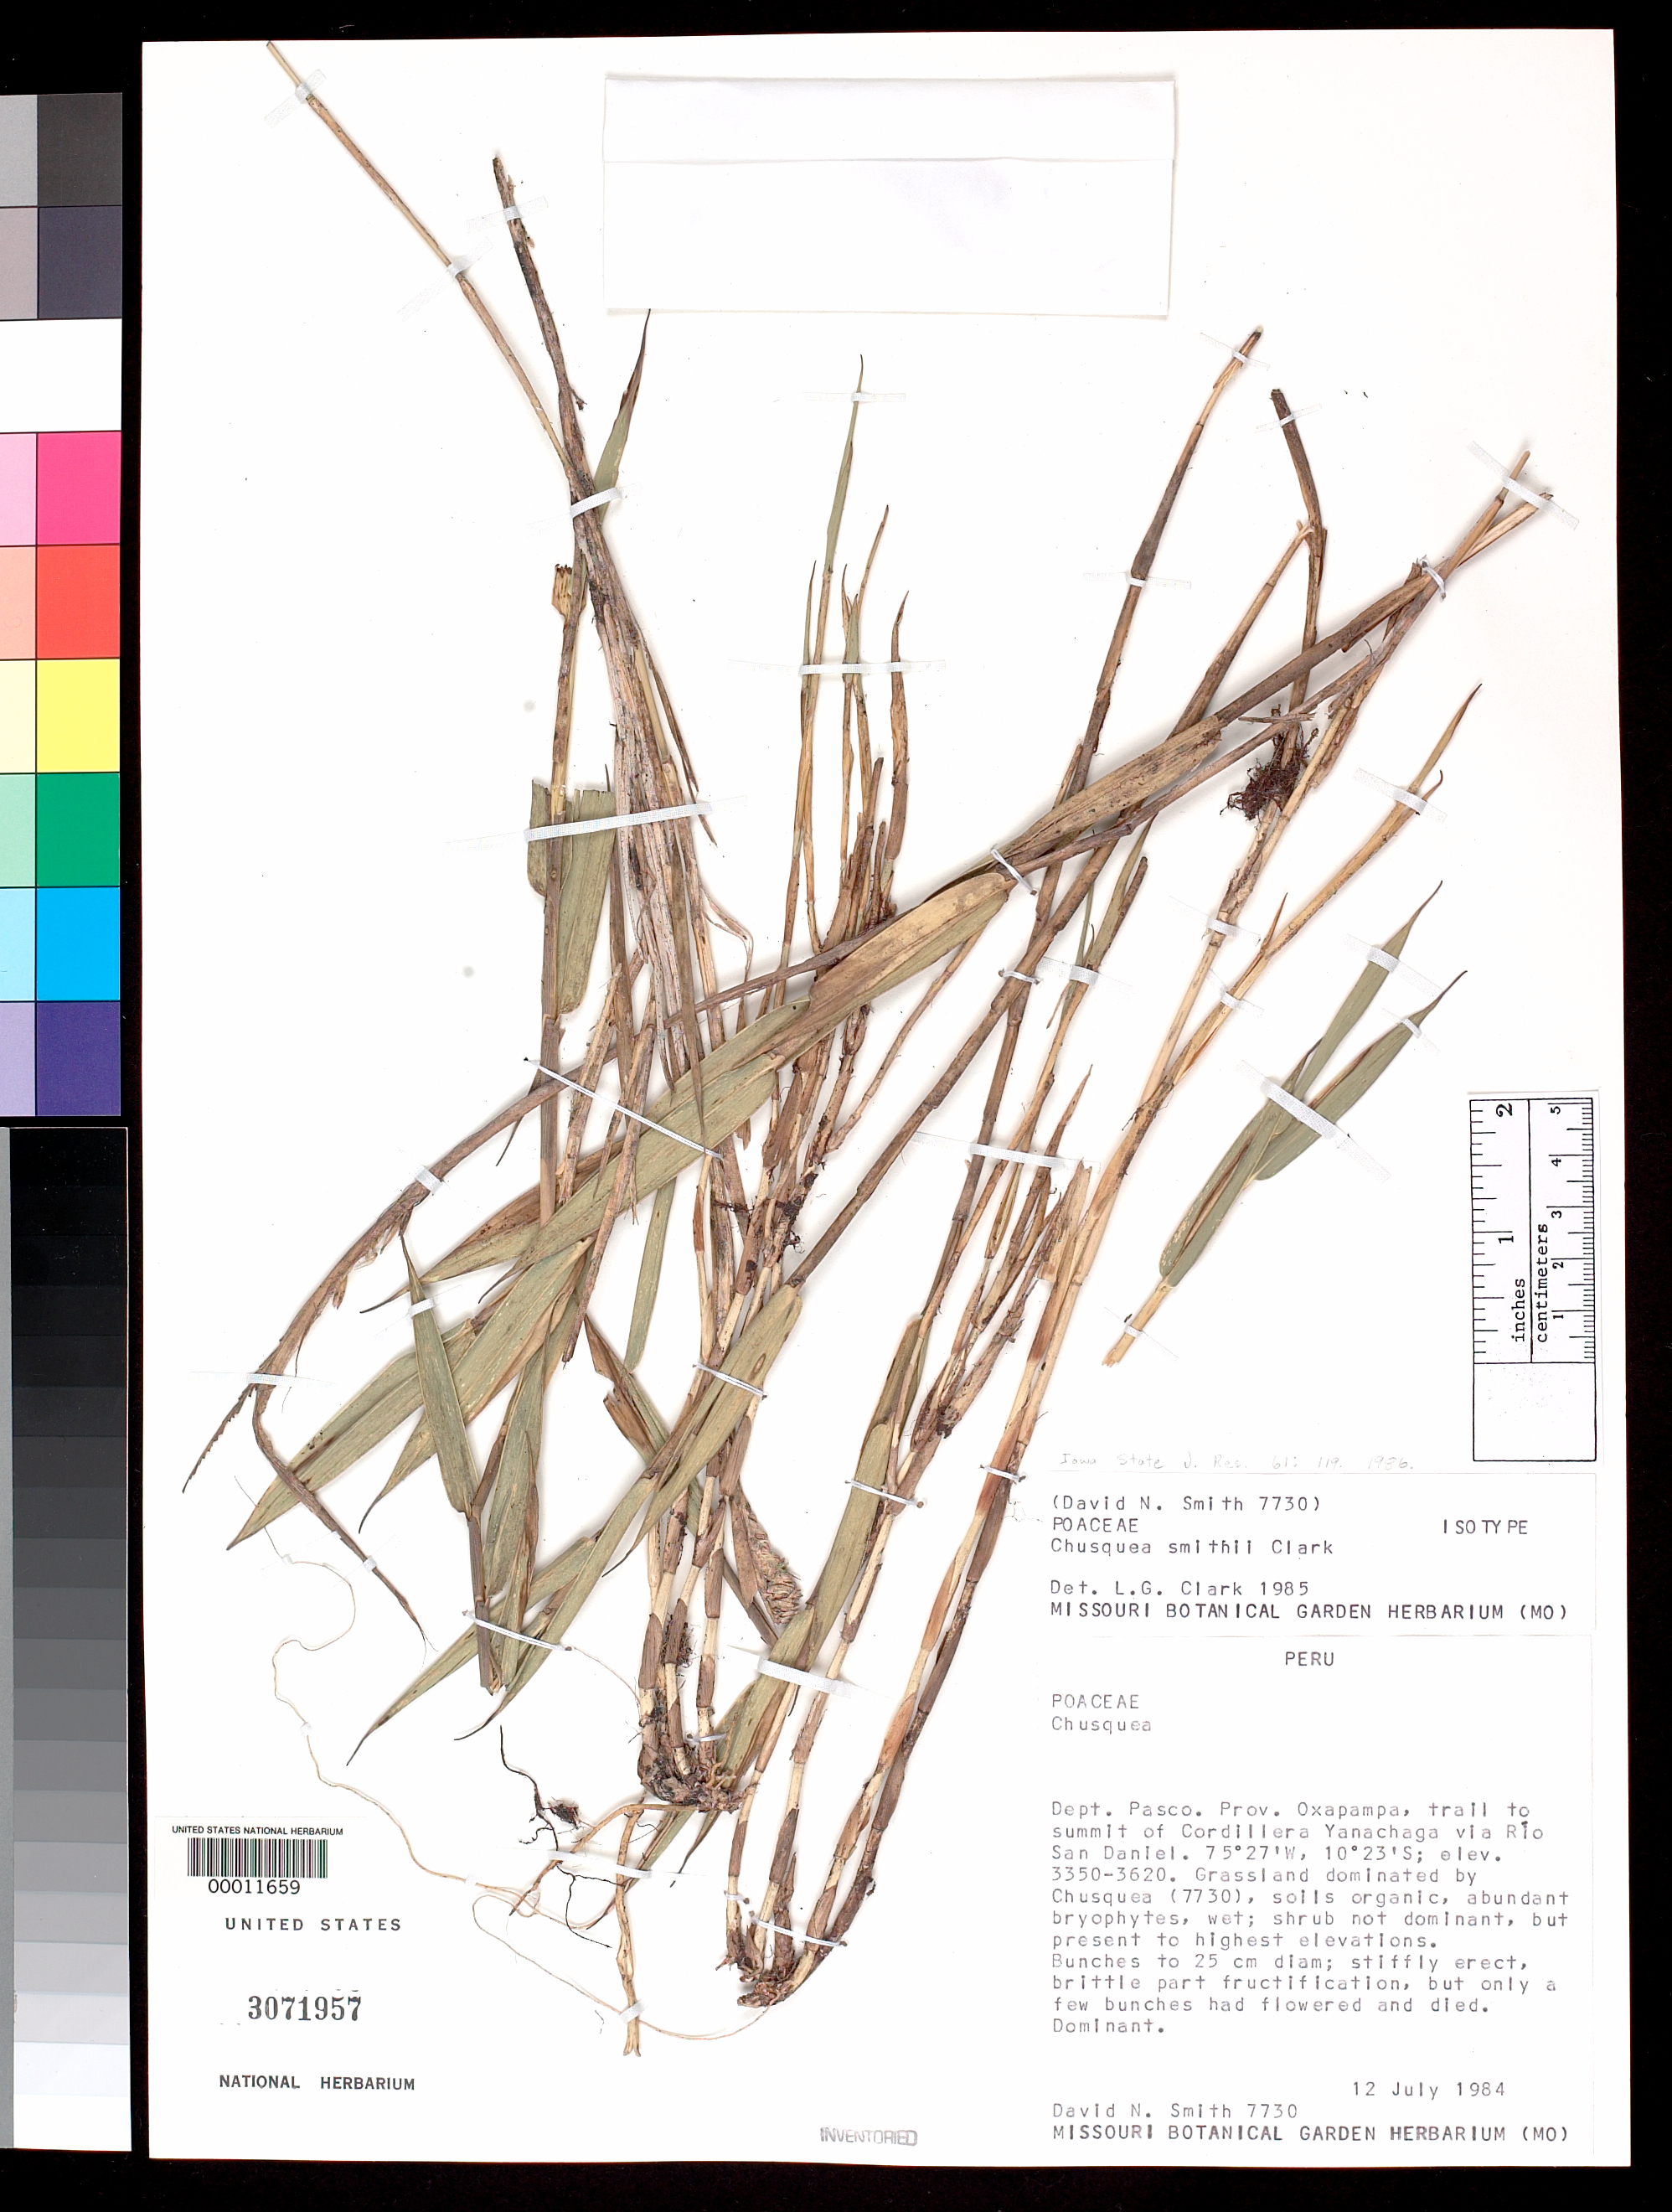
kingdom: Plantae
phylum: Tracheophyta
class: Liliopsida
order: Poales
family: Poaceae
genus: Chusquea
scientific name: Chusquea smithii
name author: L.G. Clark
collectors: D. Smith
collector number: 7730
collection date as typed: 12 Jul 1984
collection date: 1984-07-12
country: Peru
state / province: Pasco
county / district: Oxapampa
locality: Cordillera yanachaga via rio san daniel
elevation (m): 3350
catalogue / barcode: US 3071957